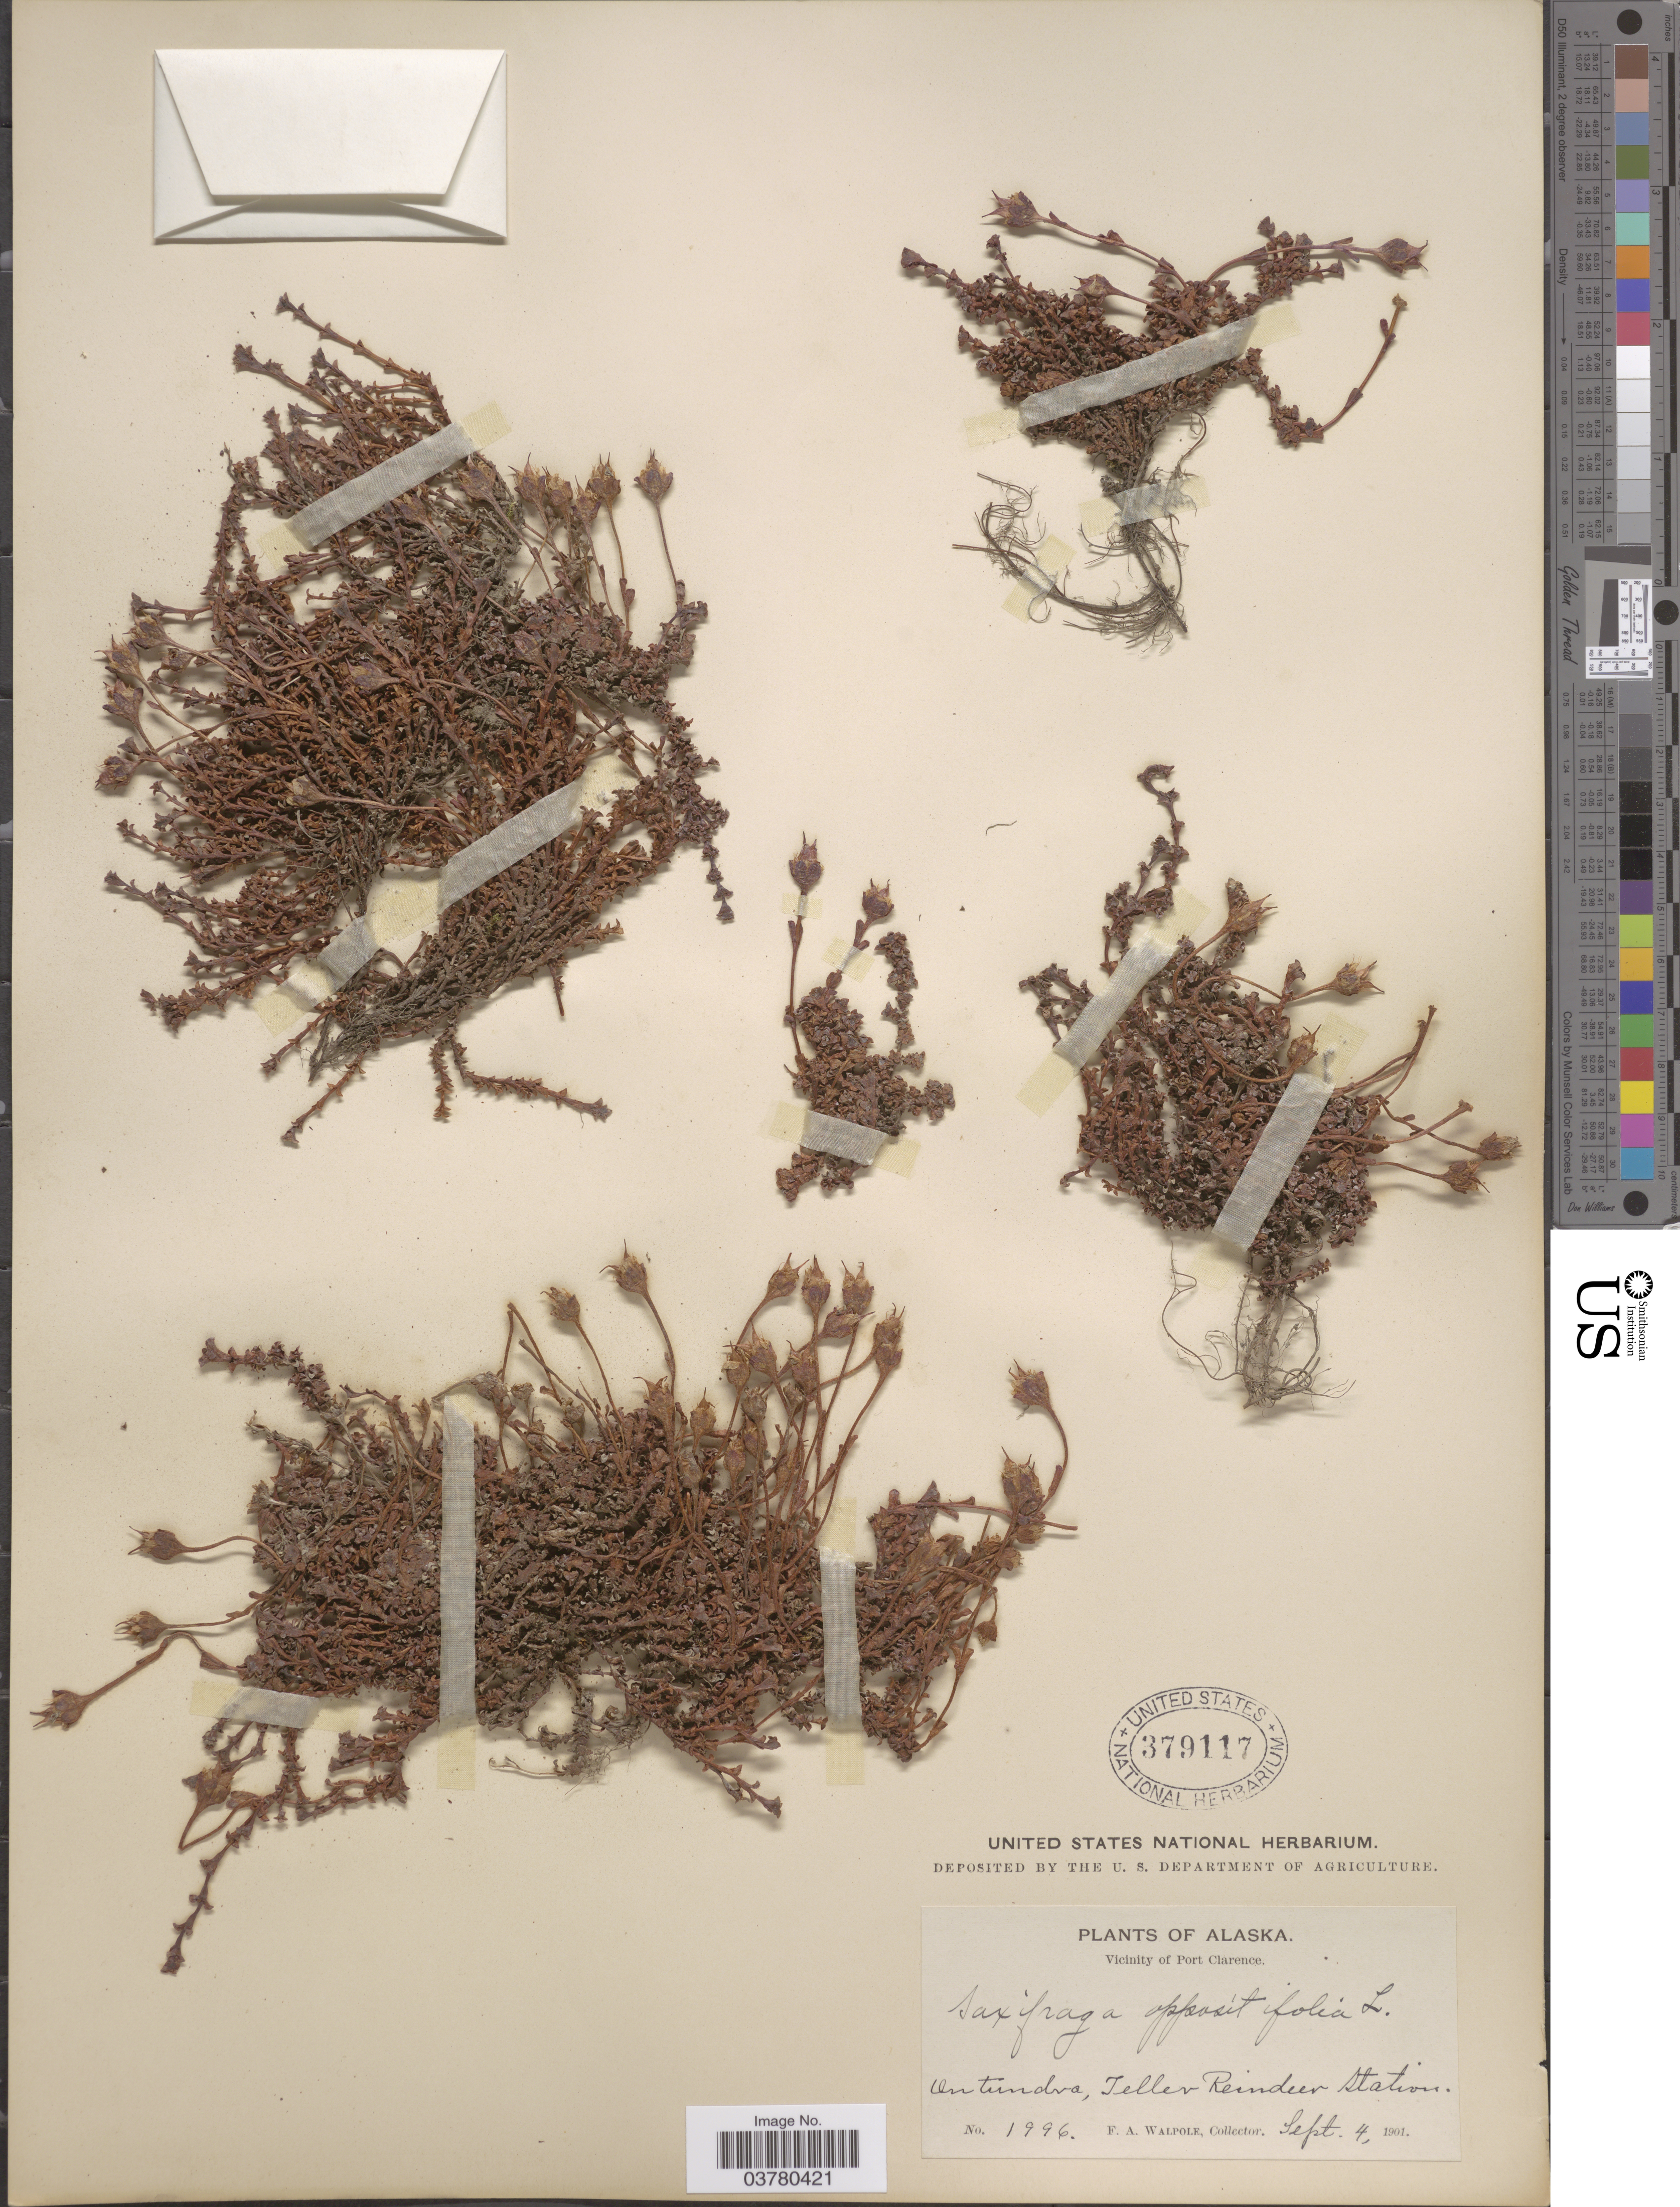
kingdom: Plantae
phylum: Tracheophyta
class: Magnoliopsida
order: Saxifragales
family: Saxifragaceae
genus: Saxifraga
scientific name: Saxifraga oppositifolia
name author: L.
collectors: F. Walpole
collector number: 1996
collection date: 1901-09-04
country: United States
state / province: Alaska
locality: Vicinity of Port Clarence. Teller Reindeer Station.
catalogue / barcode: US 379117